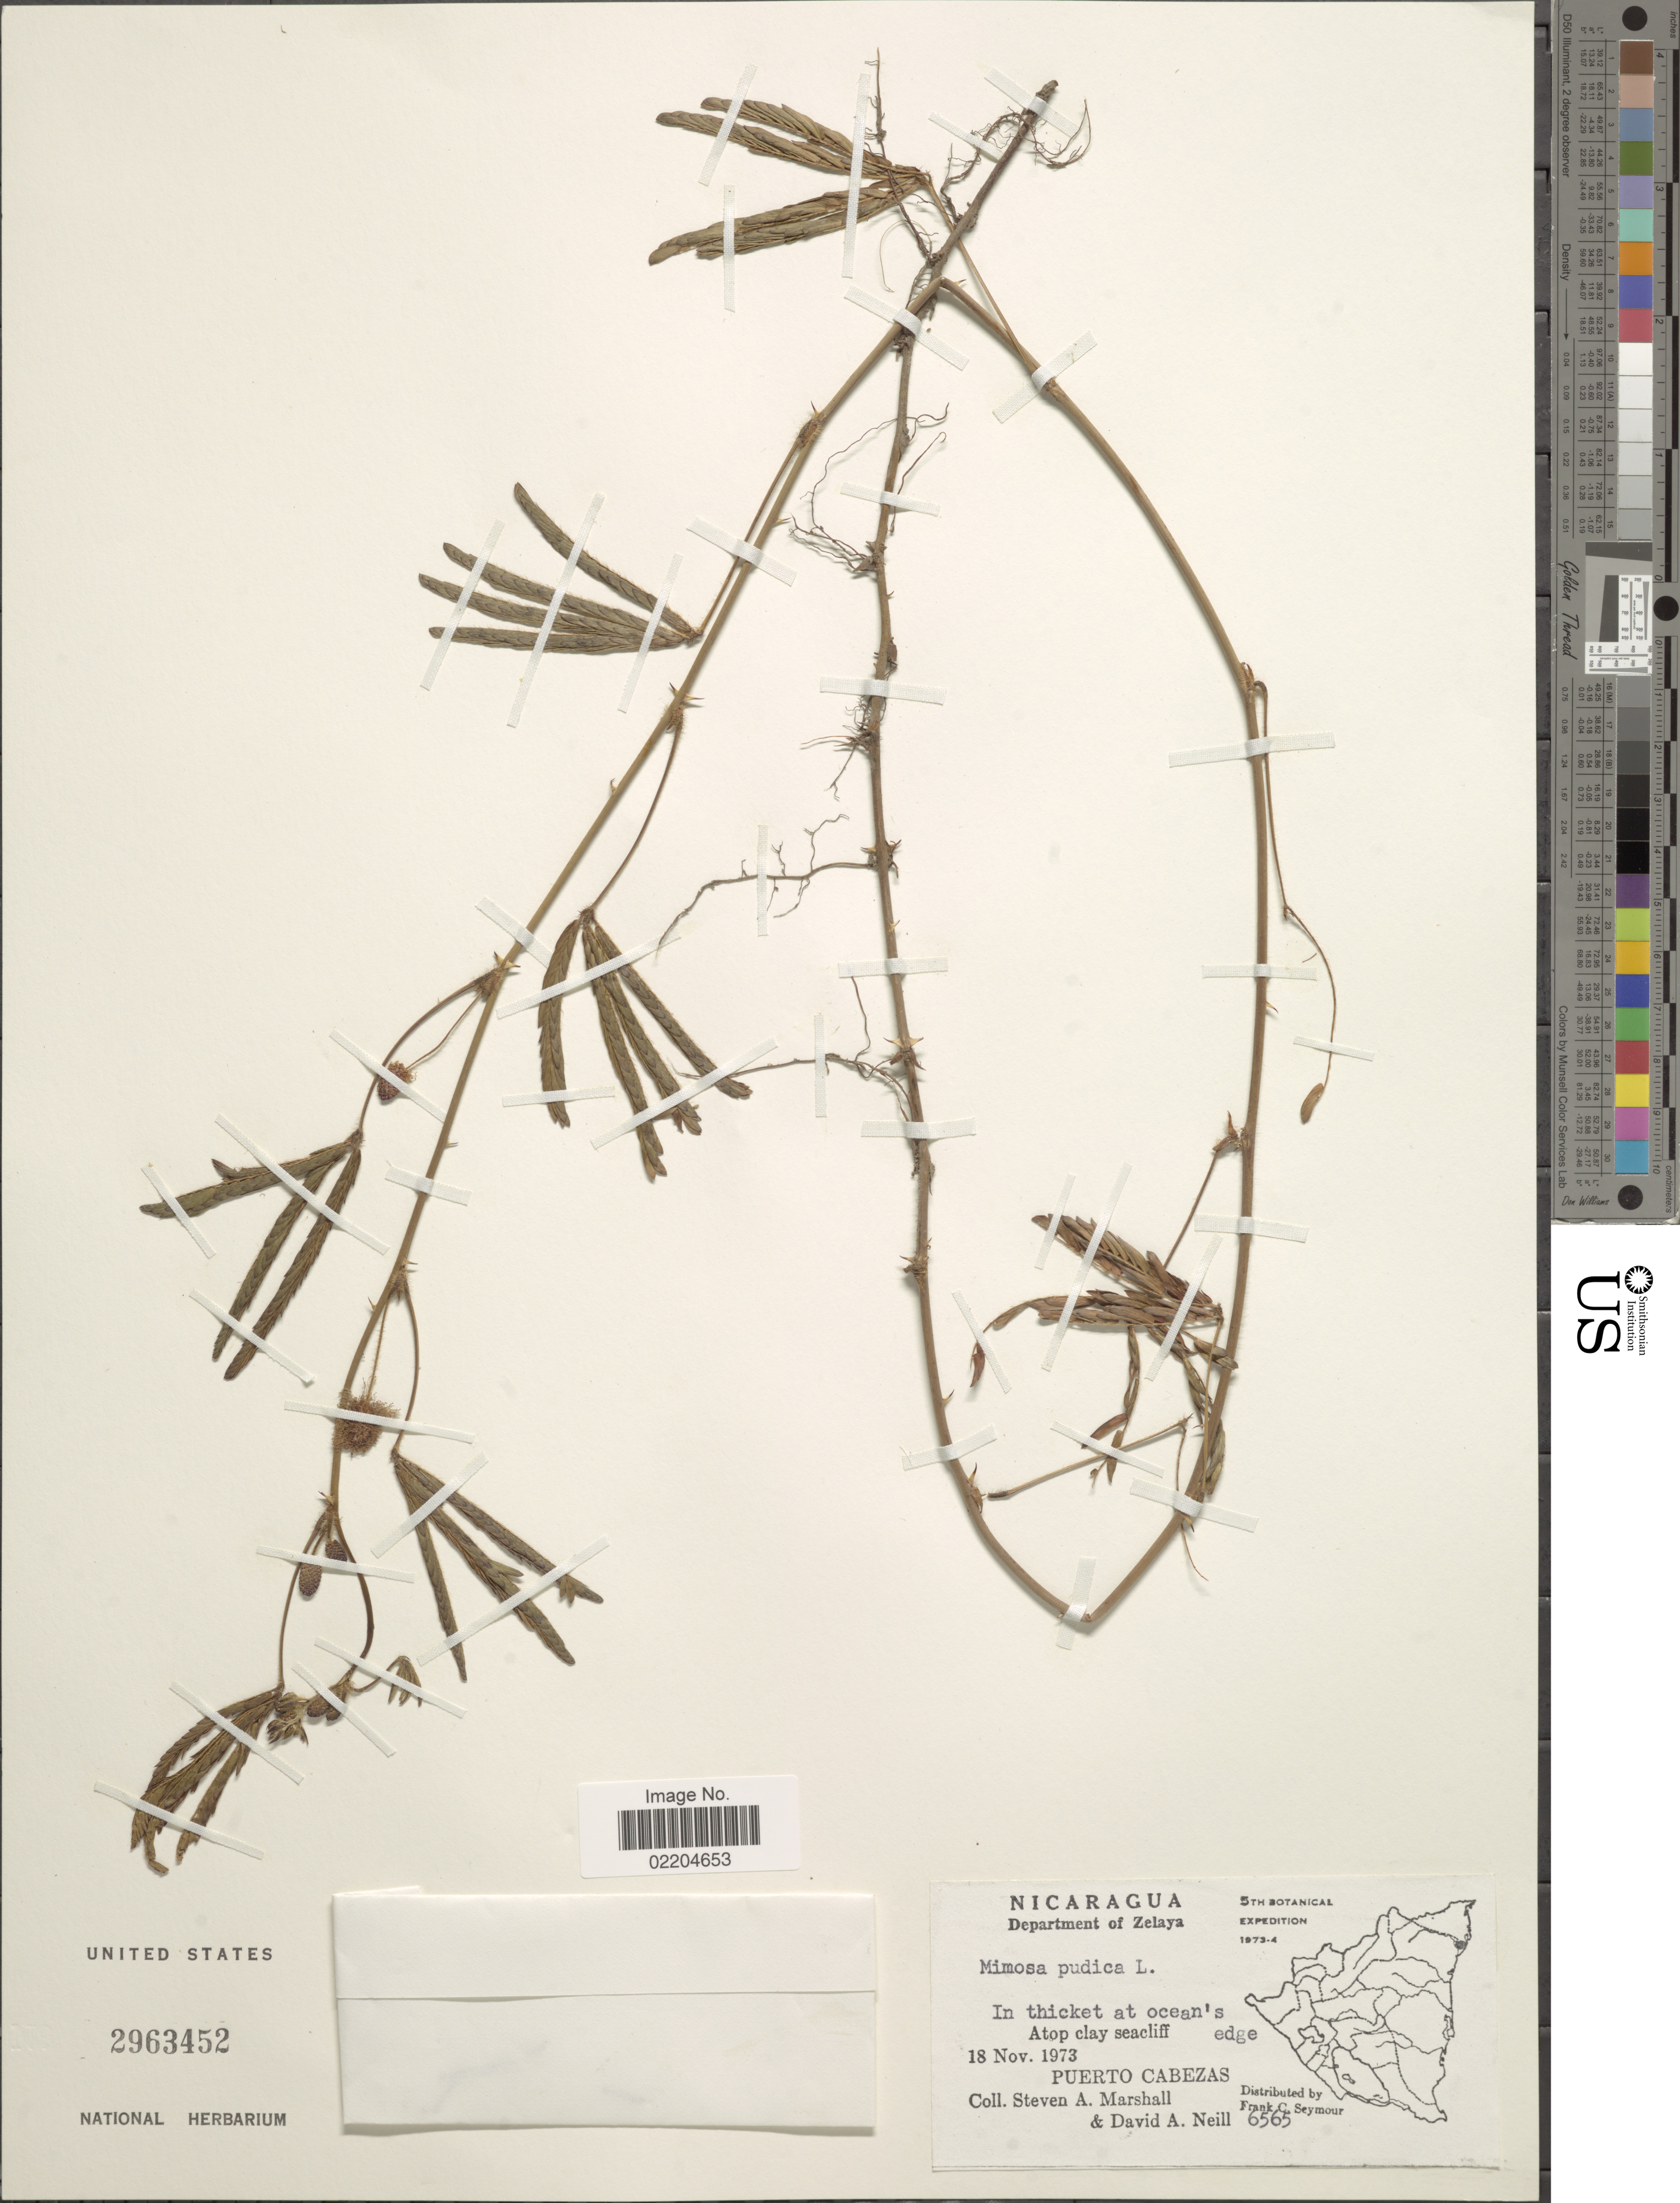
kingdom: Plantae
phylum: Tracheophyta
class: Magnoliopsida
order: Fabales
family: Fabaceae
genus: Mimosa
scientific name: Mimosa pudica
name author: L.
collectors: S. A. Marshall & D. A. Neill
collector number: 6565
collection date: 1973-11-18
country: Nicaragua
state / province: Atlantico Norte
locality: Department in Zelaya. Puerto Cabezas.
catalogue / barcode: US 2963452